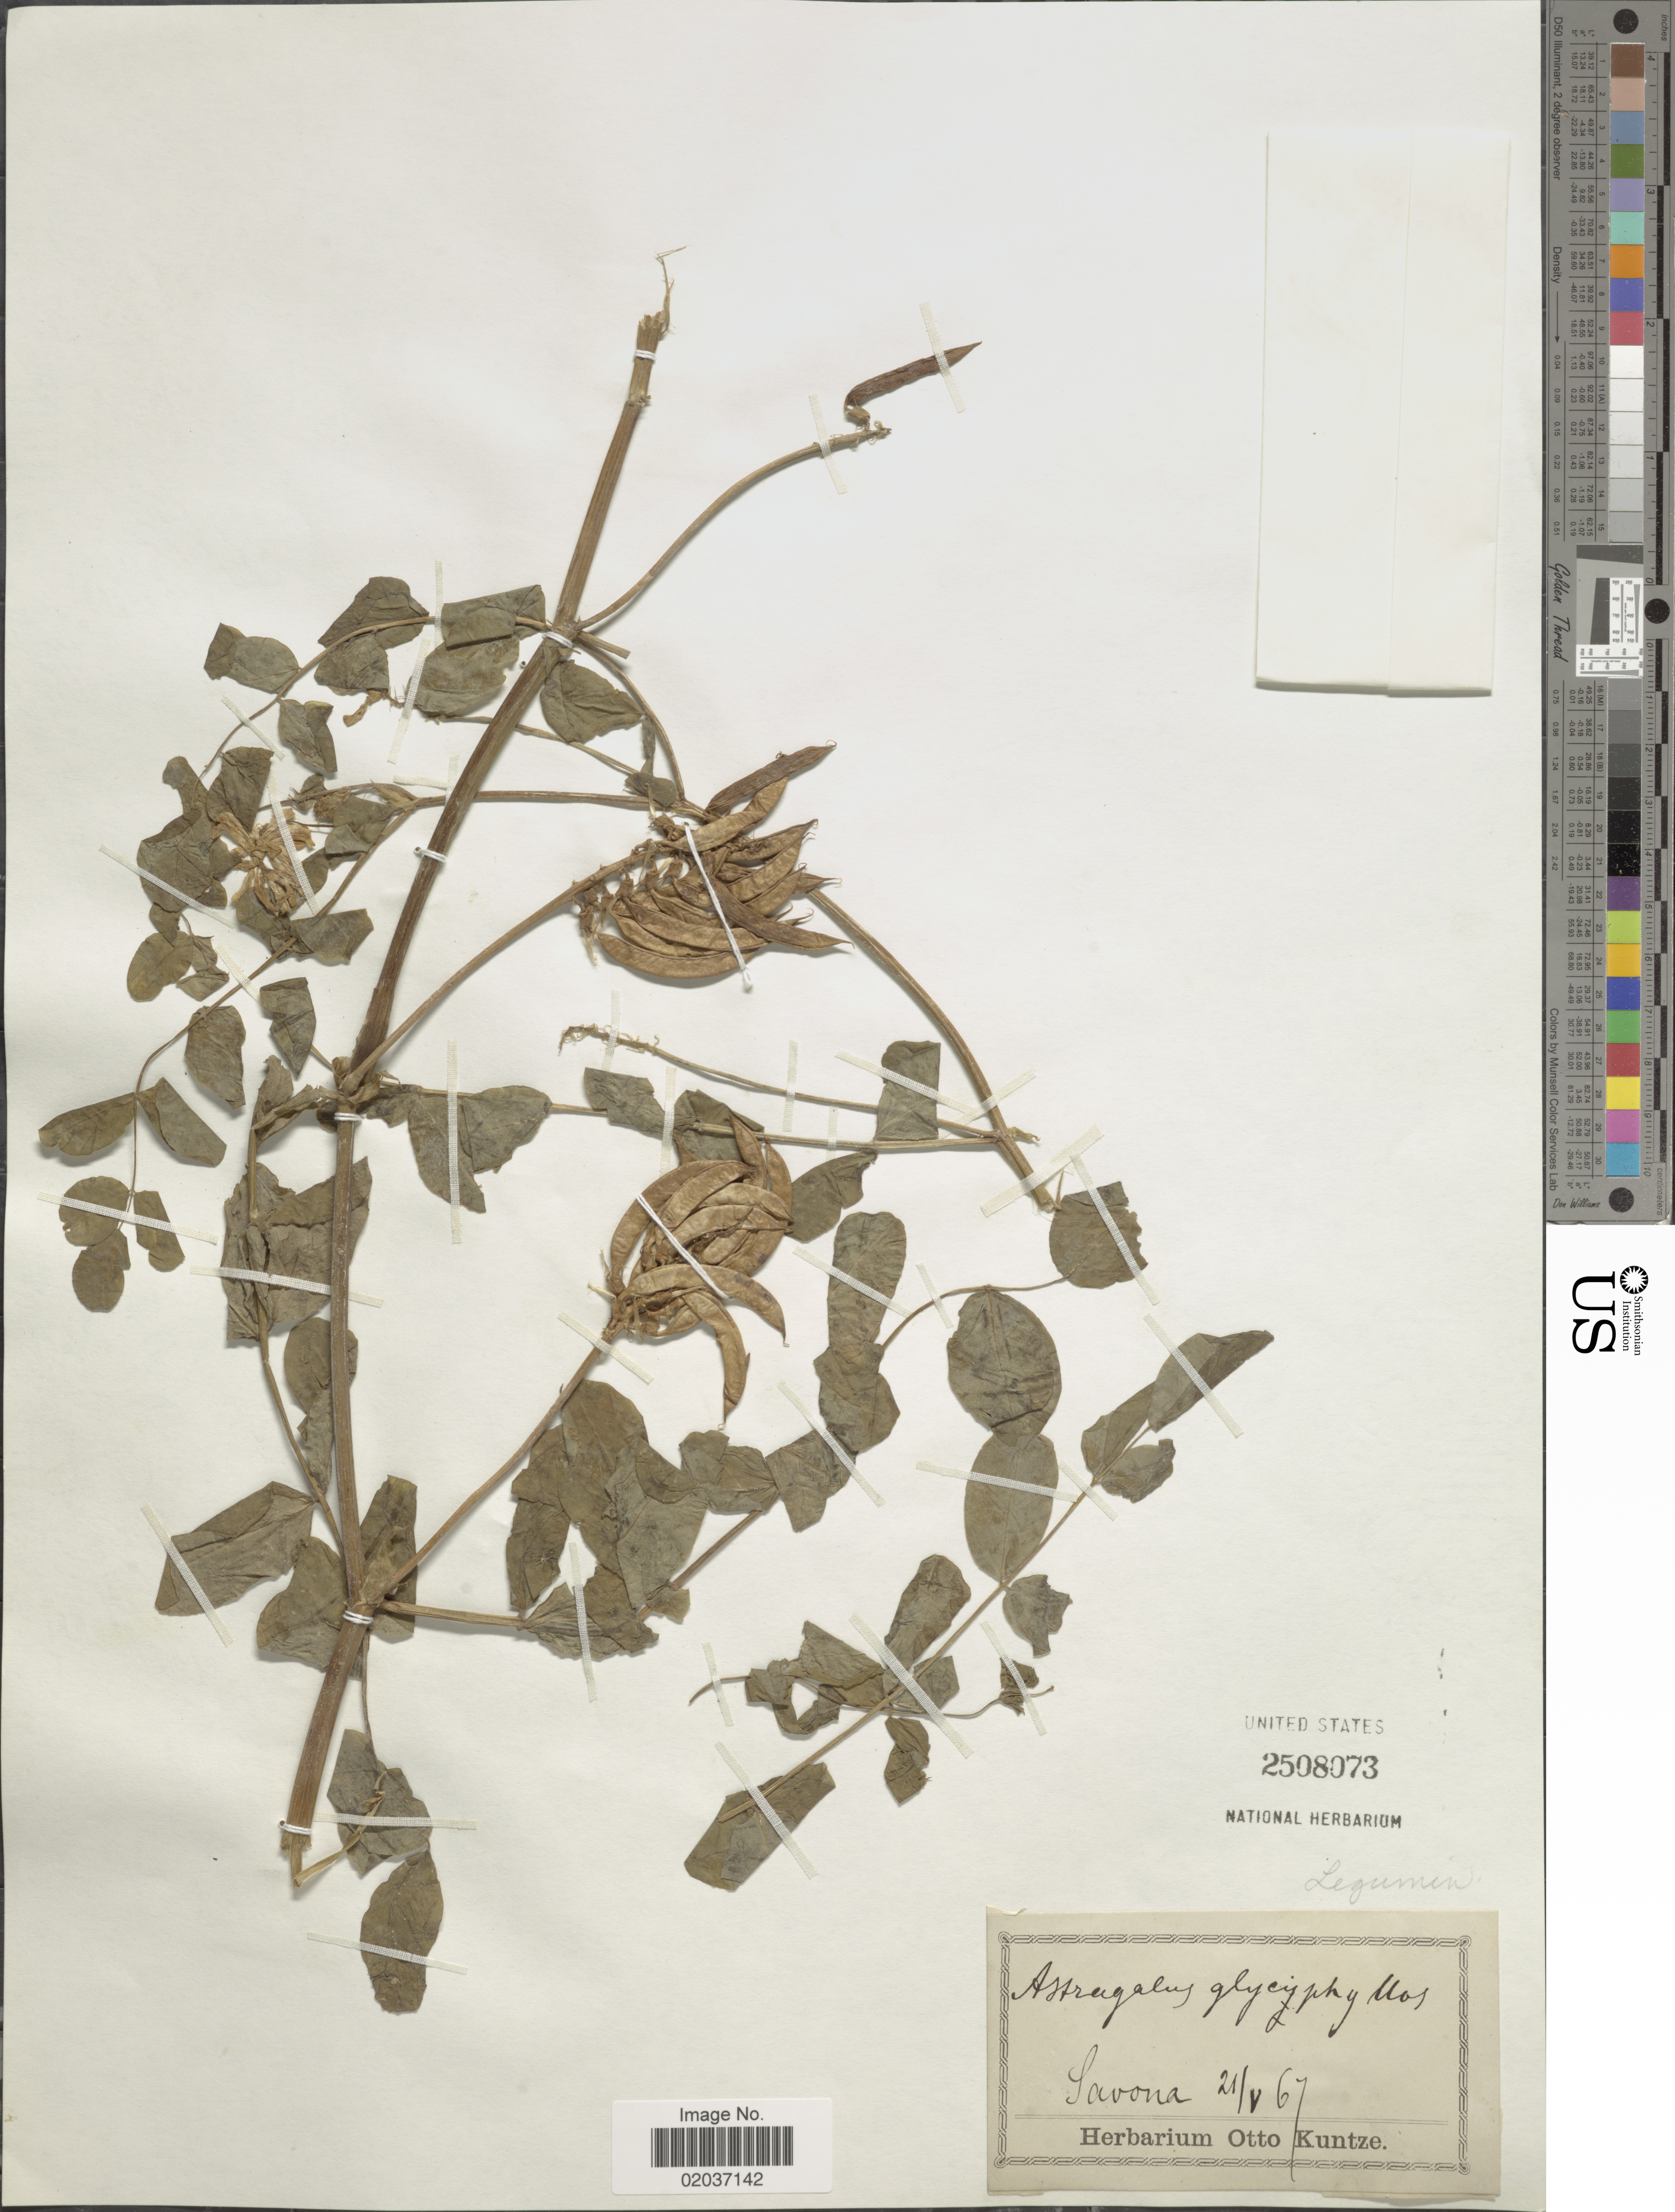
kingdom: Plantae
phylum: Tracheophyta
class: Magnoliopsida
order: Fabales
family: Fabaceae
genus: Astragalus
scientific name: Astragalus glycyphyllos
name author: L.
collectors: ex herb. Otto Kuntze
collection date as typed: Transcribed d/m/y: 21/5/67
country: Italy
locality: Savona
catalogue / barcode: US 2508073